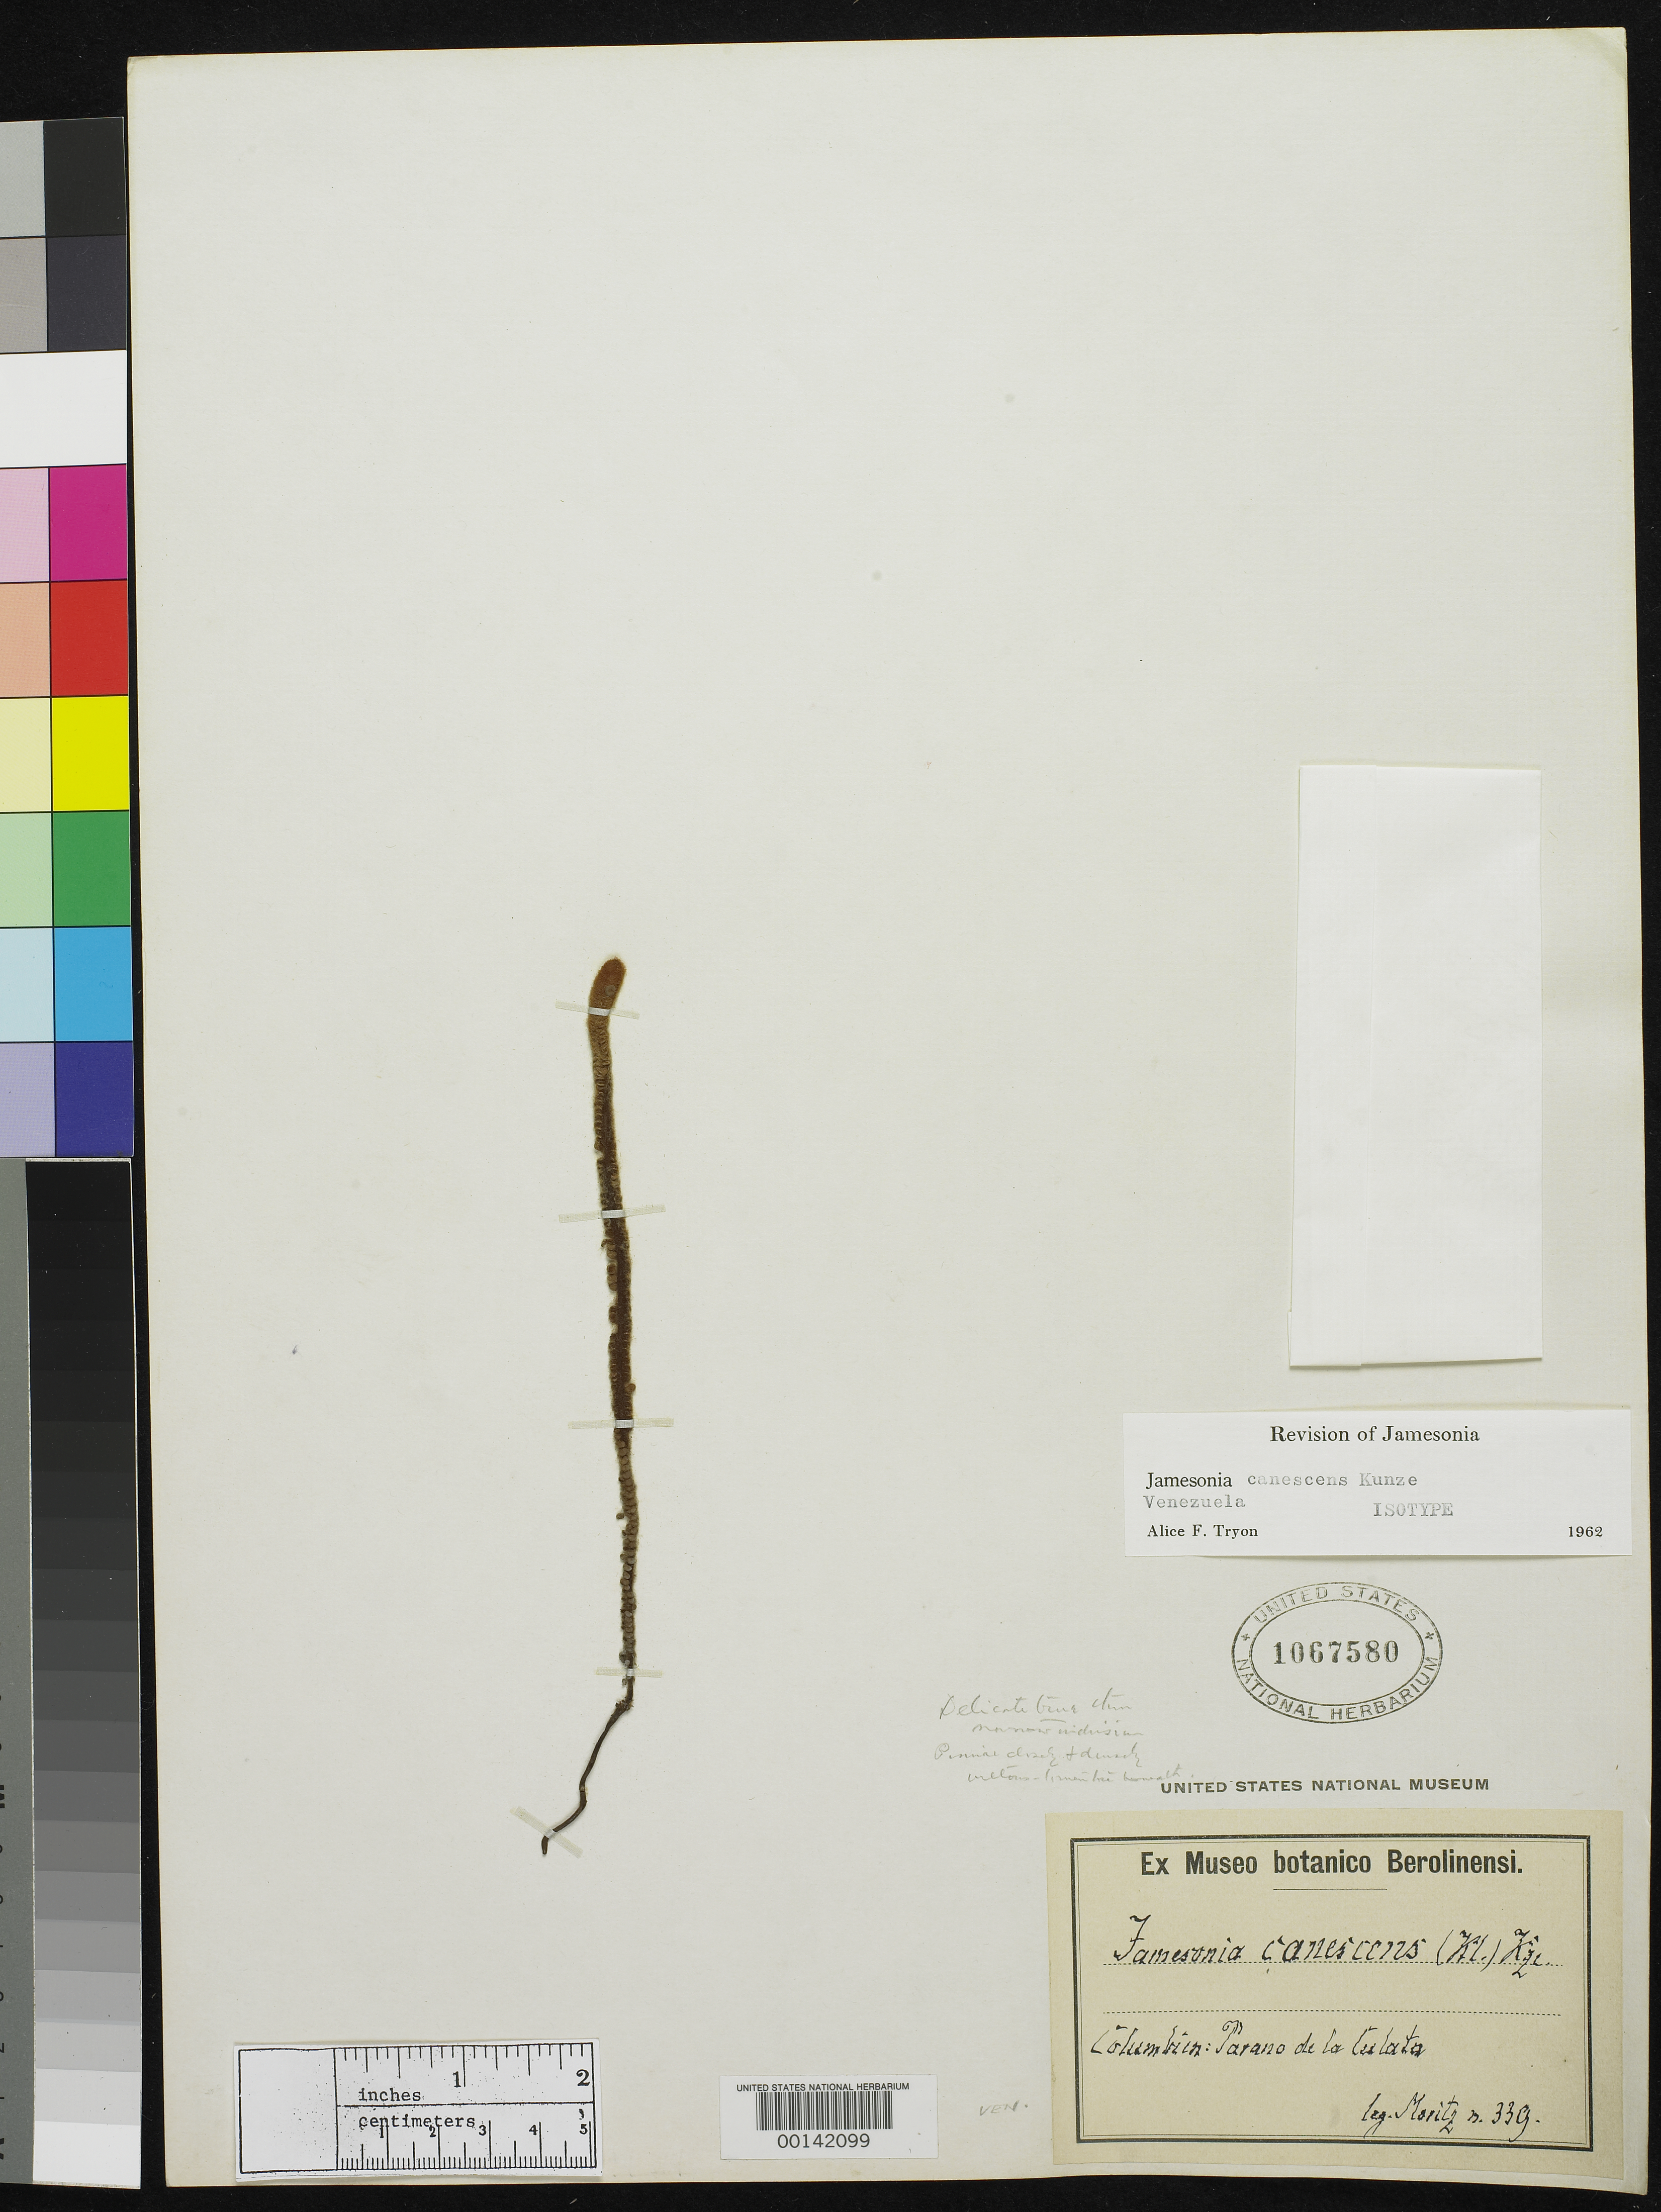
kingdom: Plantae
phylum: Tracheophyta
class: Polypodiopsida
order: Polypodiales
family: Pteridaceae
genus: Jamesonia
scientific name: Jamesonia canescens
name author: Kunze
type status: Isotype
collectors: A. Moritz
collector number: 339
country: Venezuela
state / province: Mérida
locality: Paramo de Culata.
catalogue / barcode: US 1067580